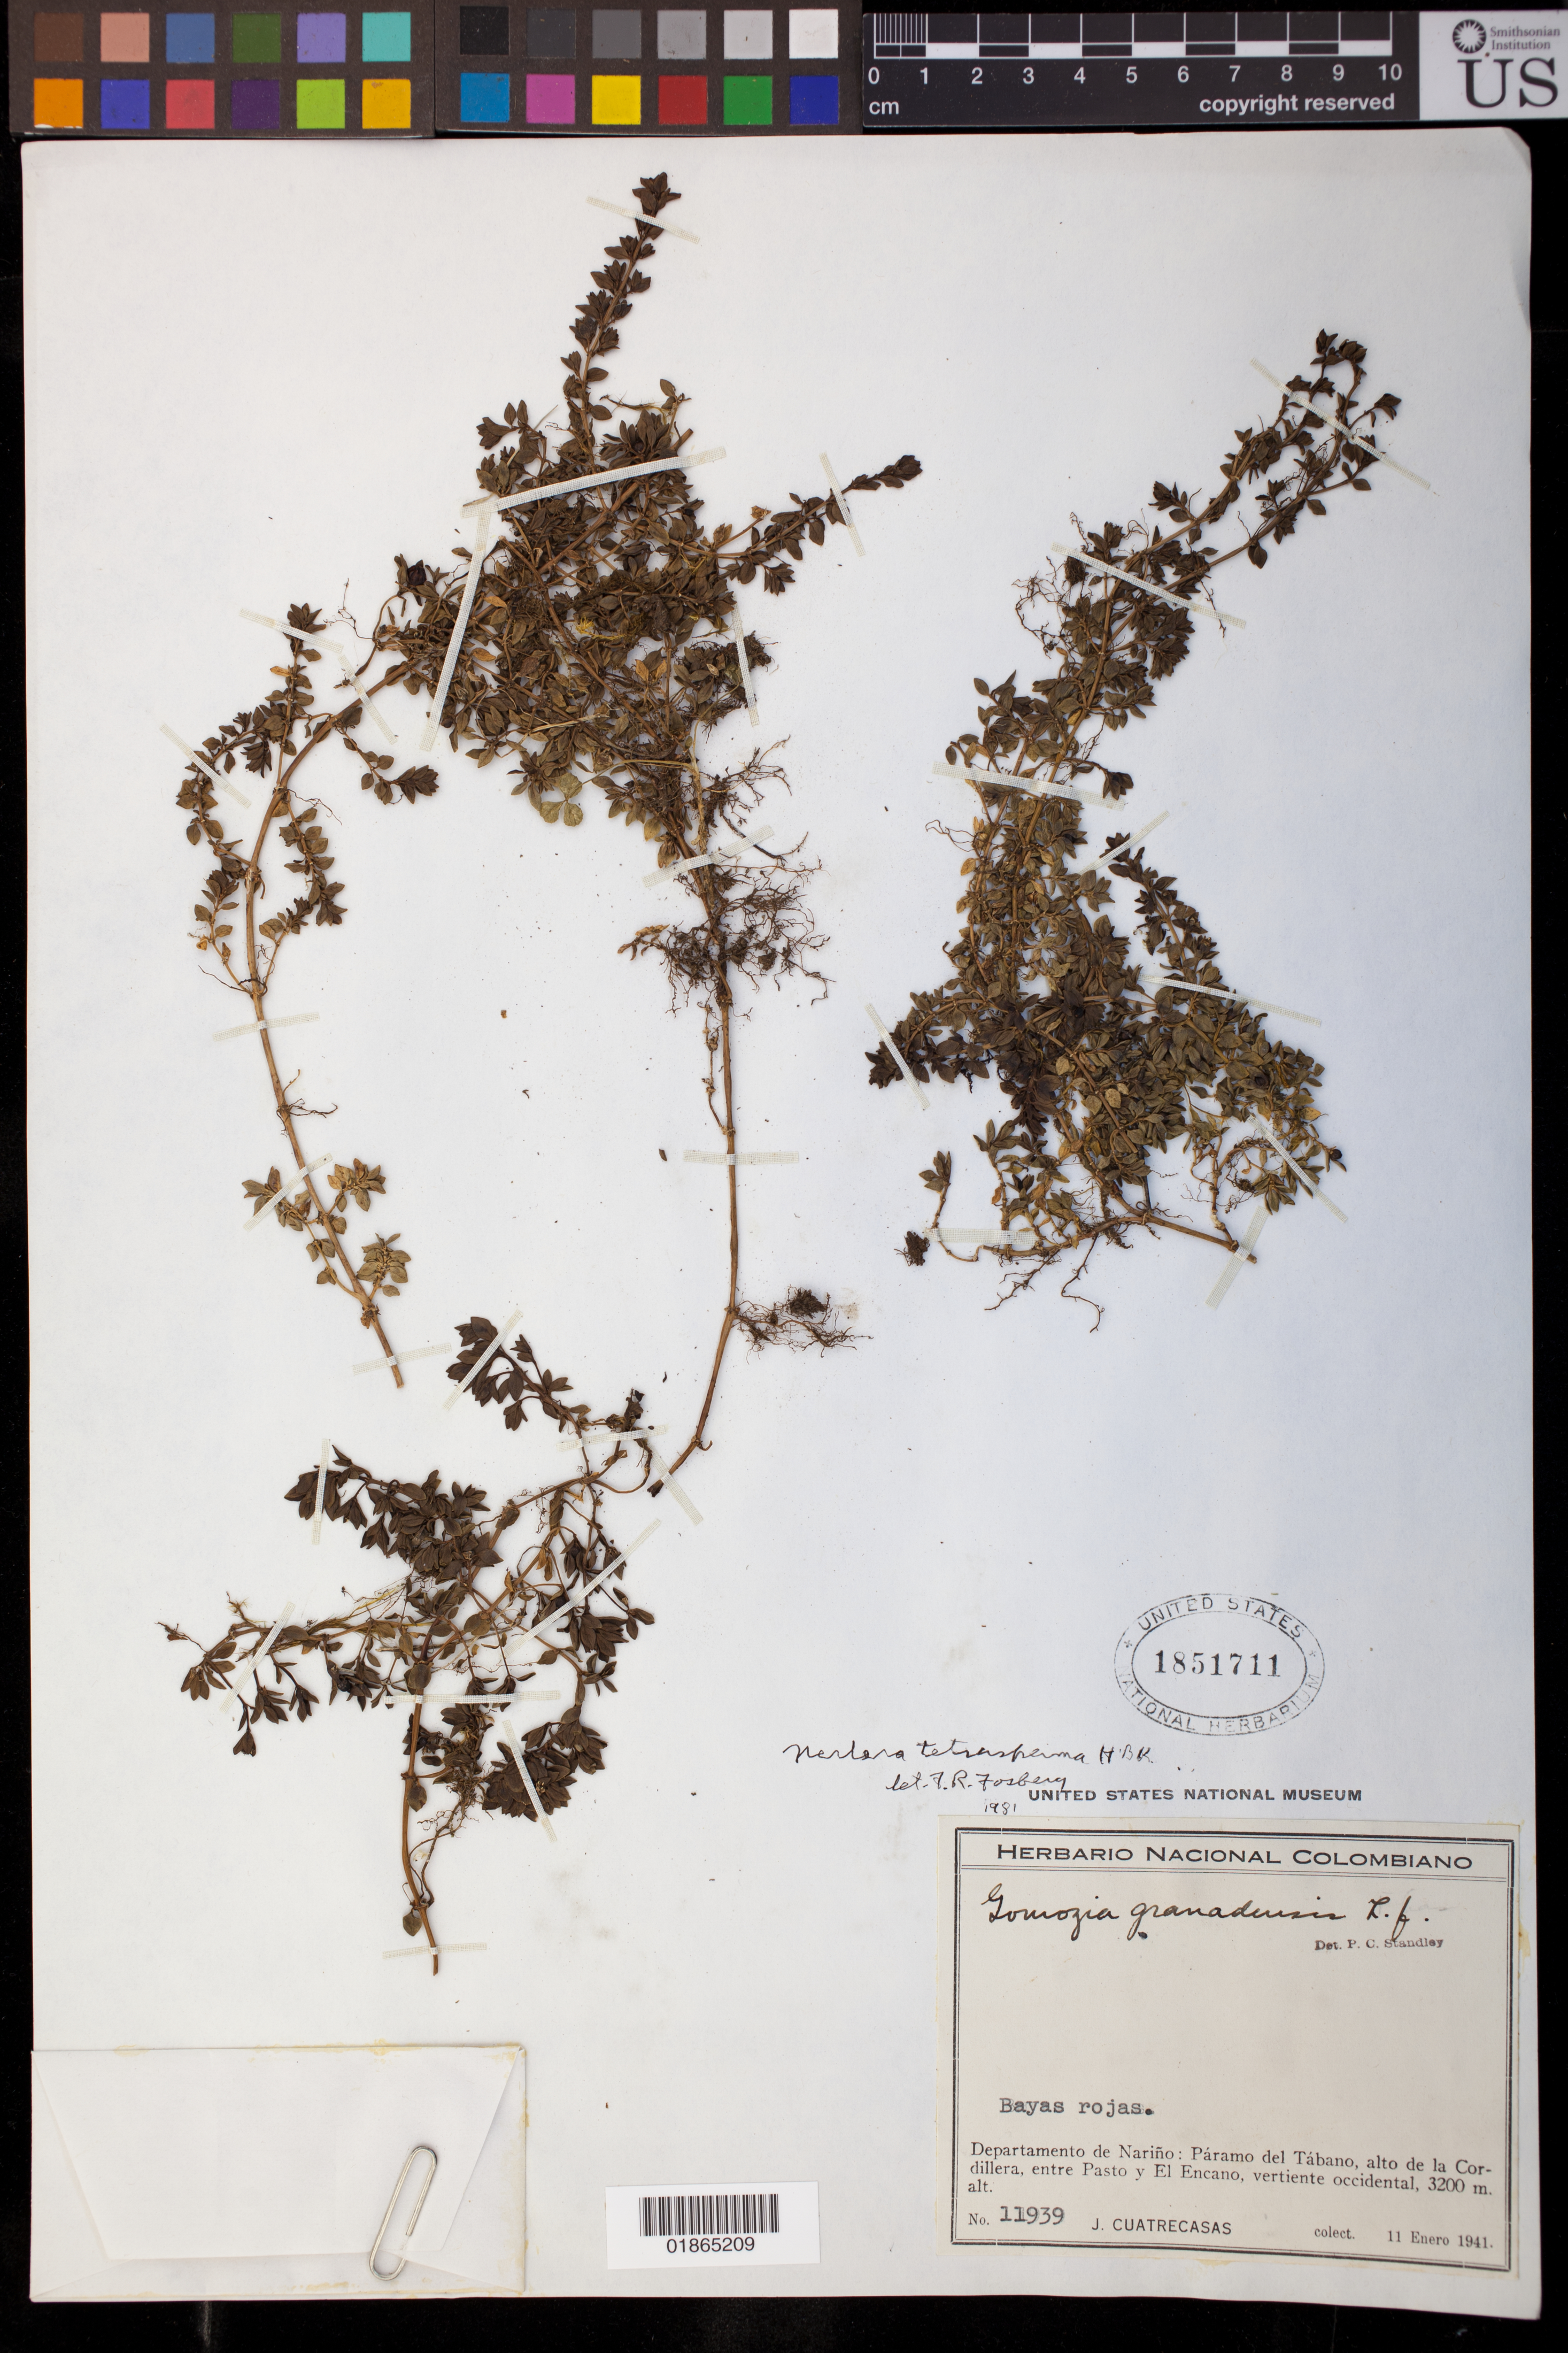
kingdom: Plantae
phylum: Tracheophyta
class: Magnoliopsida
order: Gentianales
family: Rubiaceae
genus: Nertera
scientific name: Nertera tetrasperma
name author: Kunth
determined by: Fosberg, F. R.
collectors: J. Cuatrecasas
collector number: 11939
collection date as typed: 11 January 1941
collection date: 1941-01-11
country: Colombia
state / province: Nariño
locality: Páramo del Tabano, alto de la Cordillera, entre Pasto y El Encano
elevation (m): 3200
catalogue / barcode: US 1851711